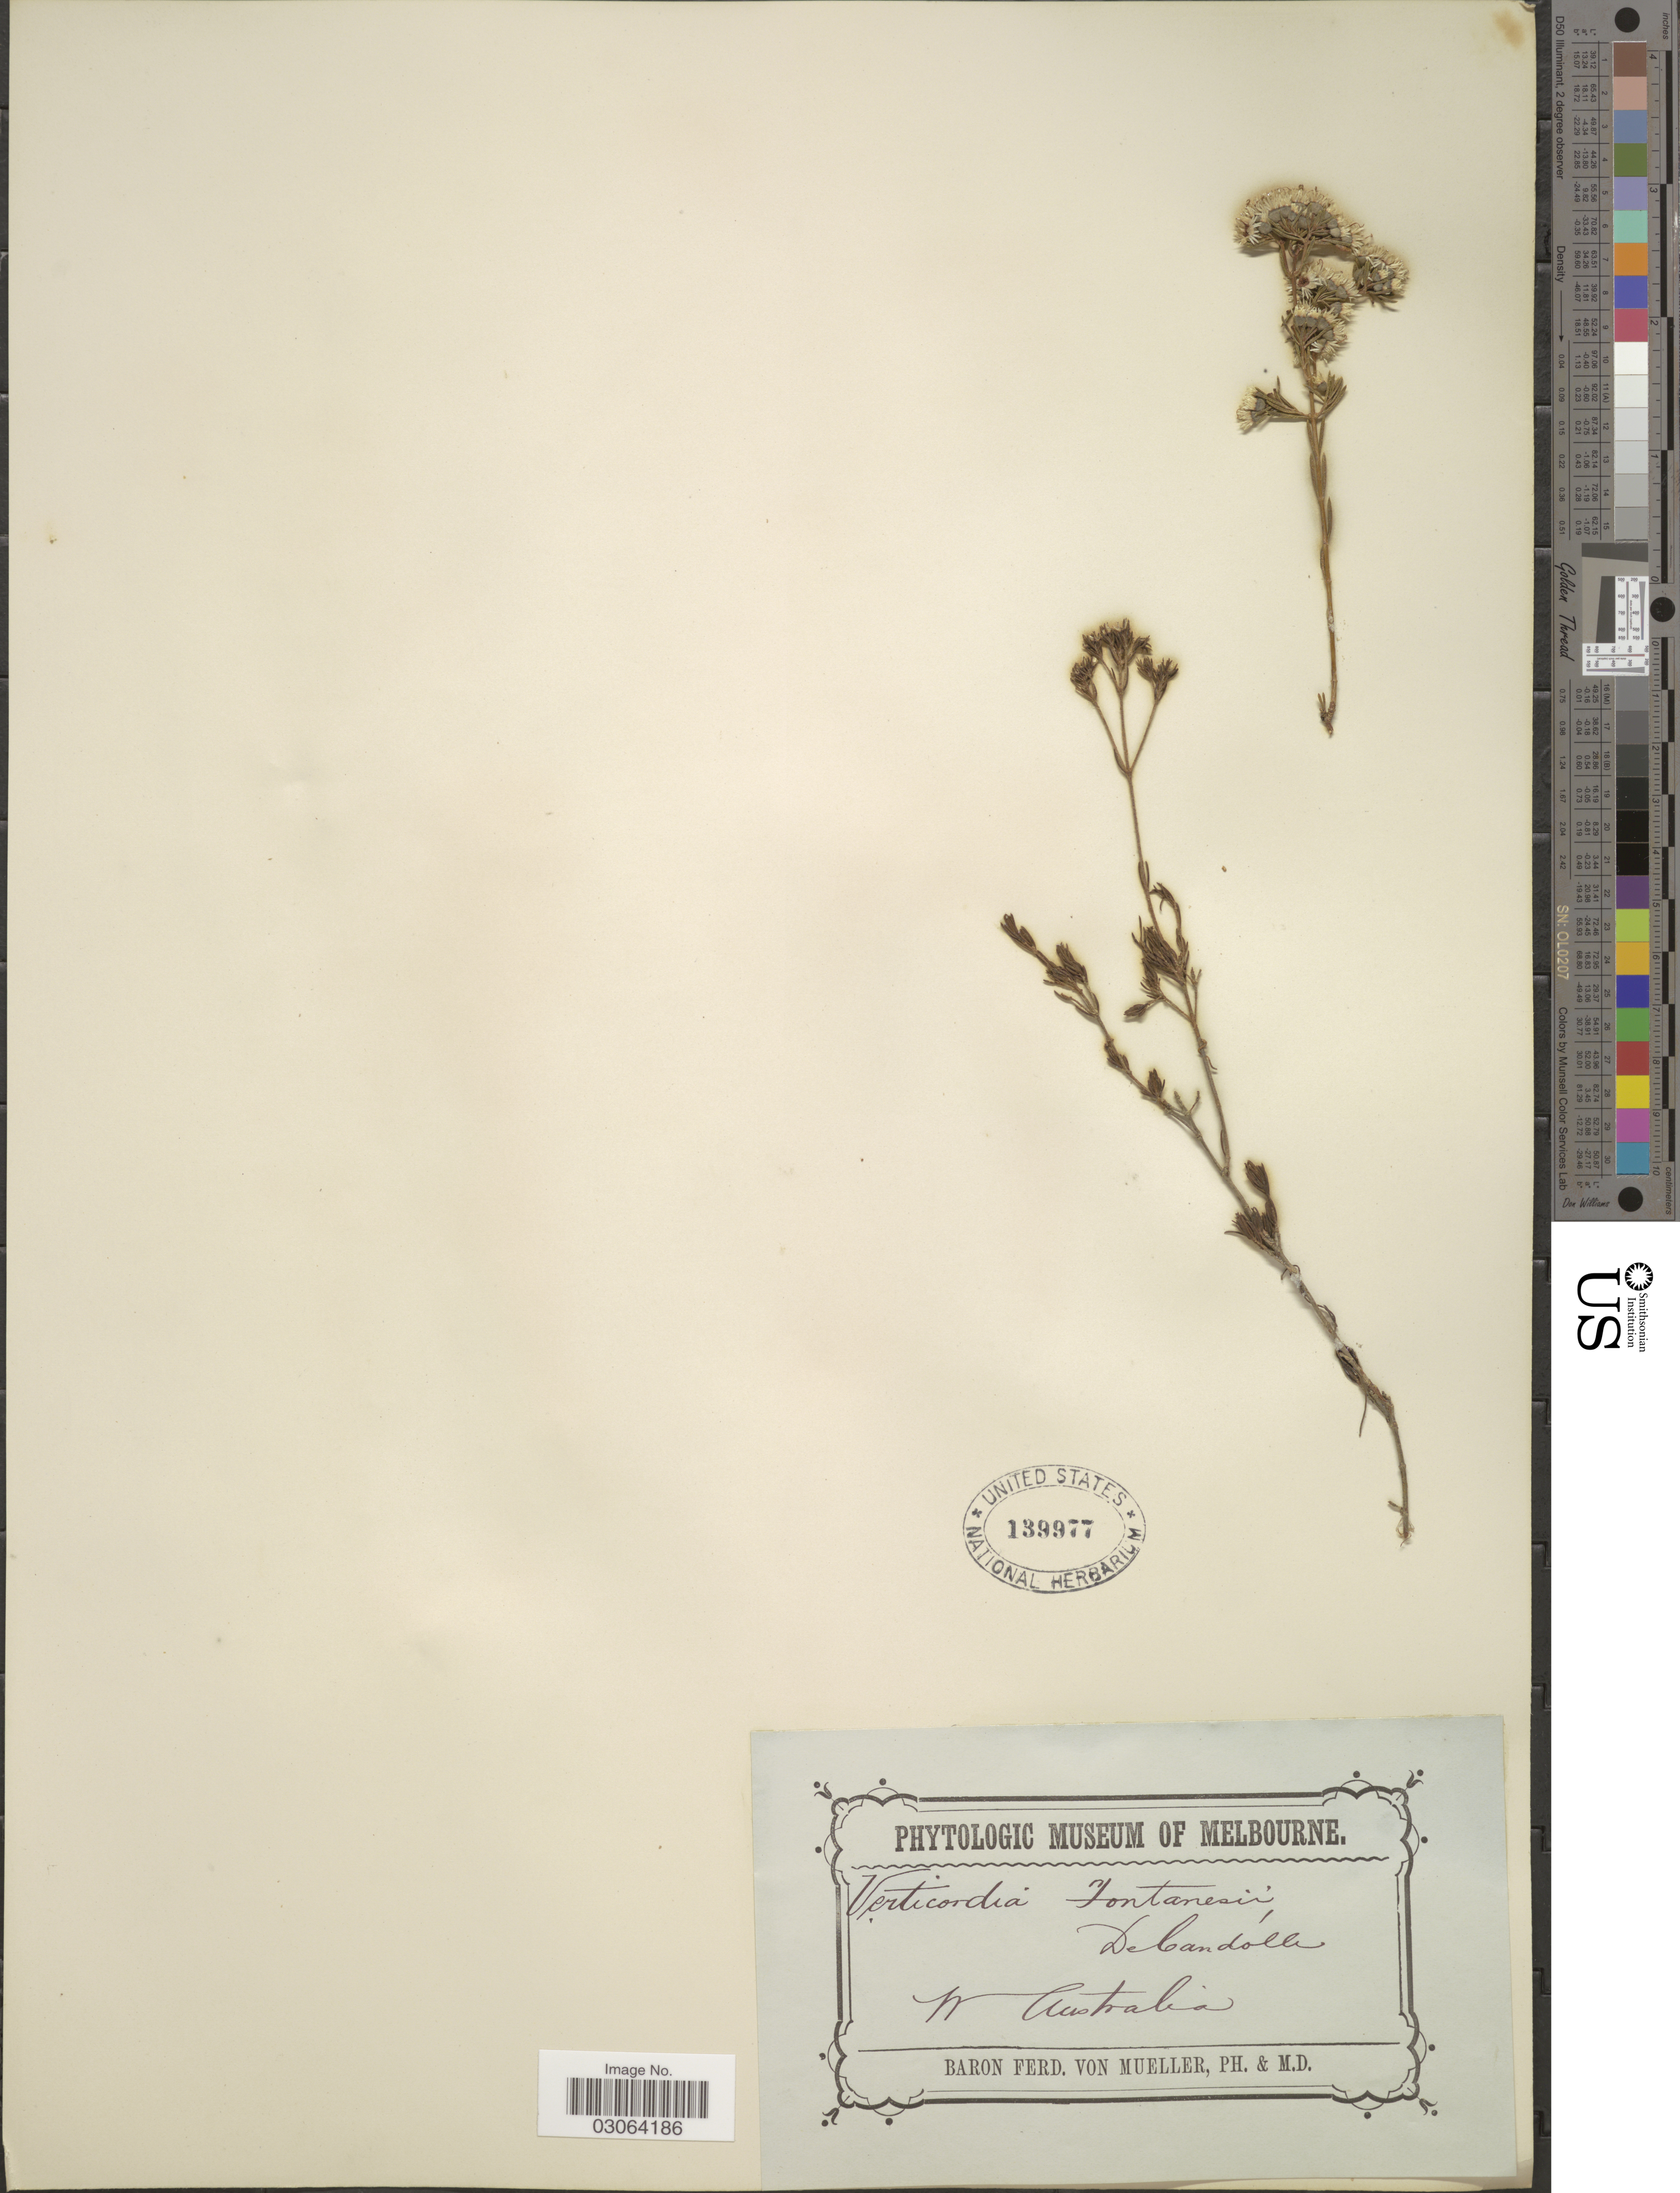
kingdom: Plantae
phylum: Tracheophyta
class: Magnoliopsida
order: Myrtales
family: Myrtaceae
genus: Verticordia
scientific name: Verticordia fontanesii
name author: DC.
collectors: F. Mueller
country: Australia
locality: W. Australia.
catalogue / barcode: US 139977